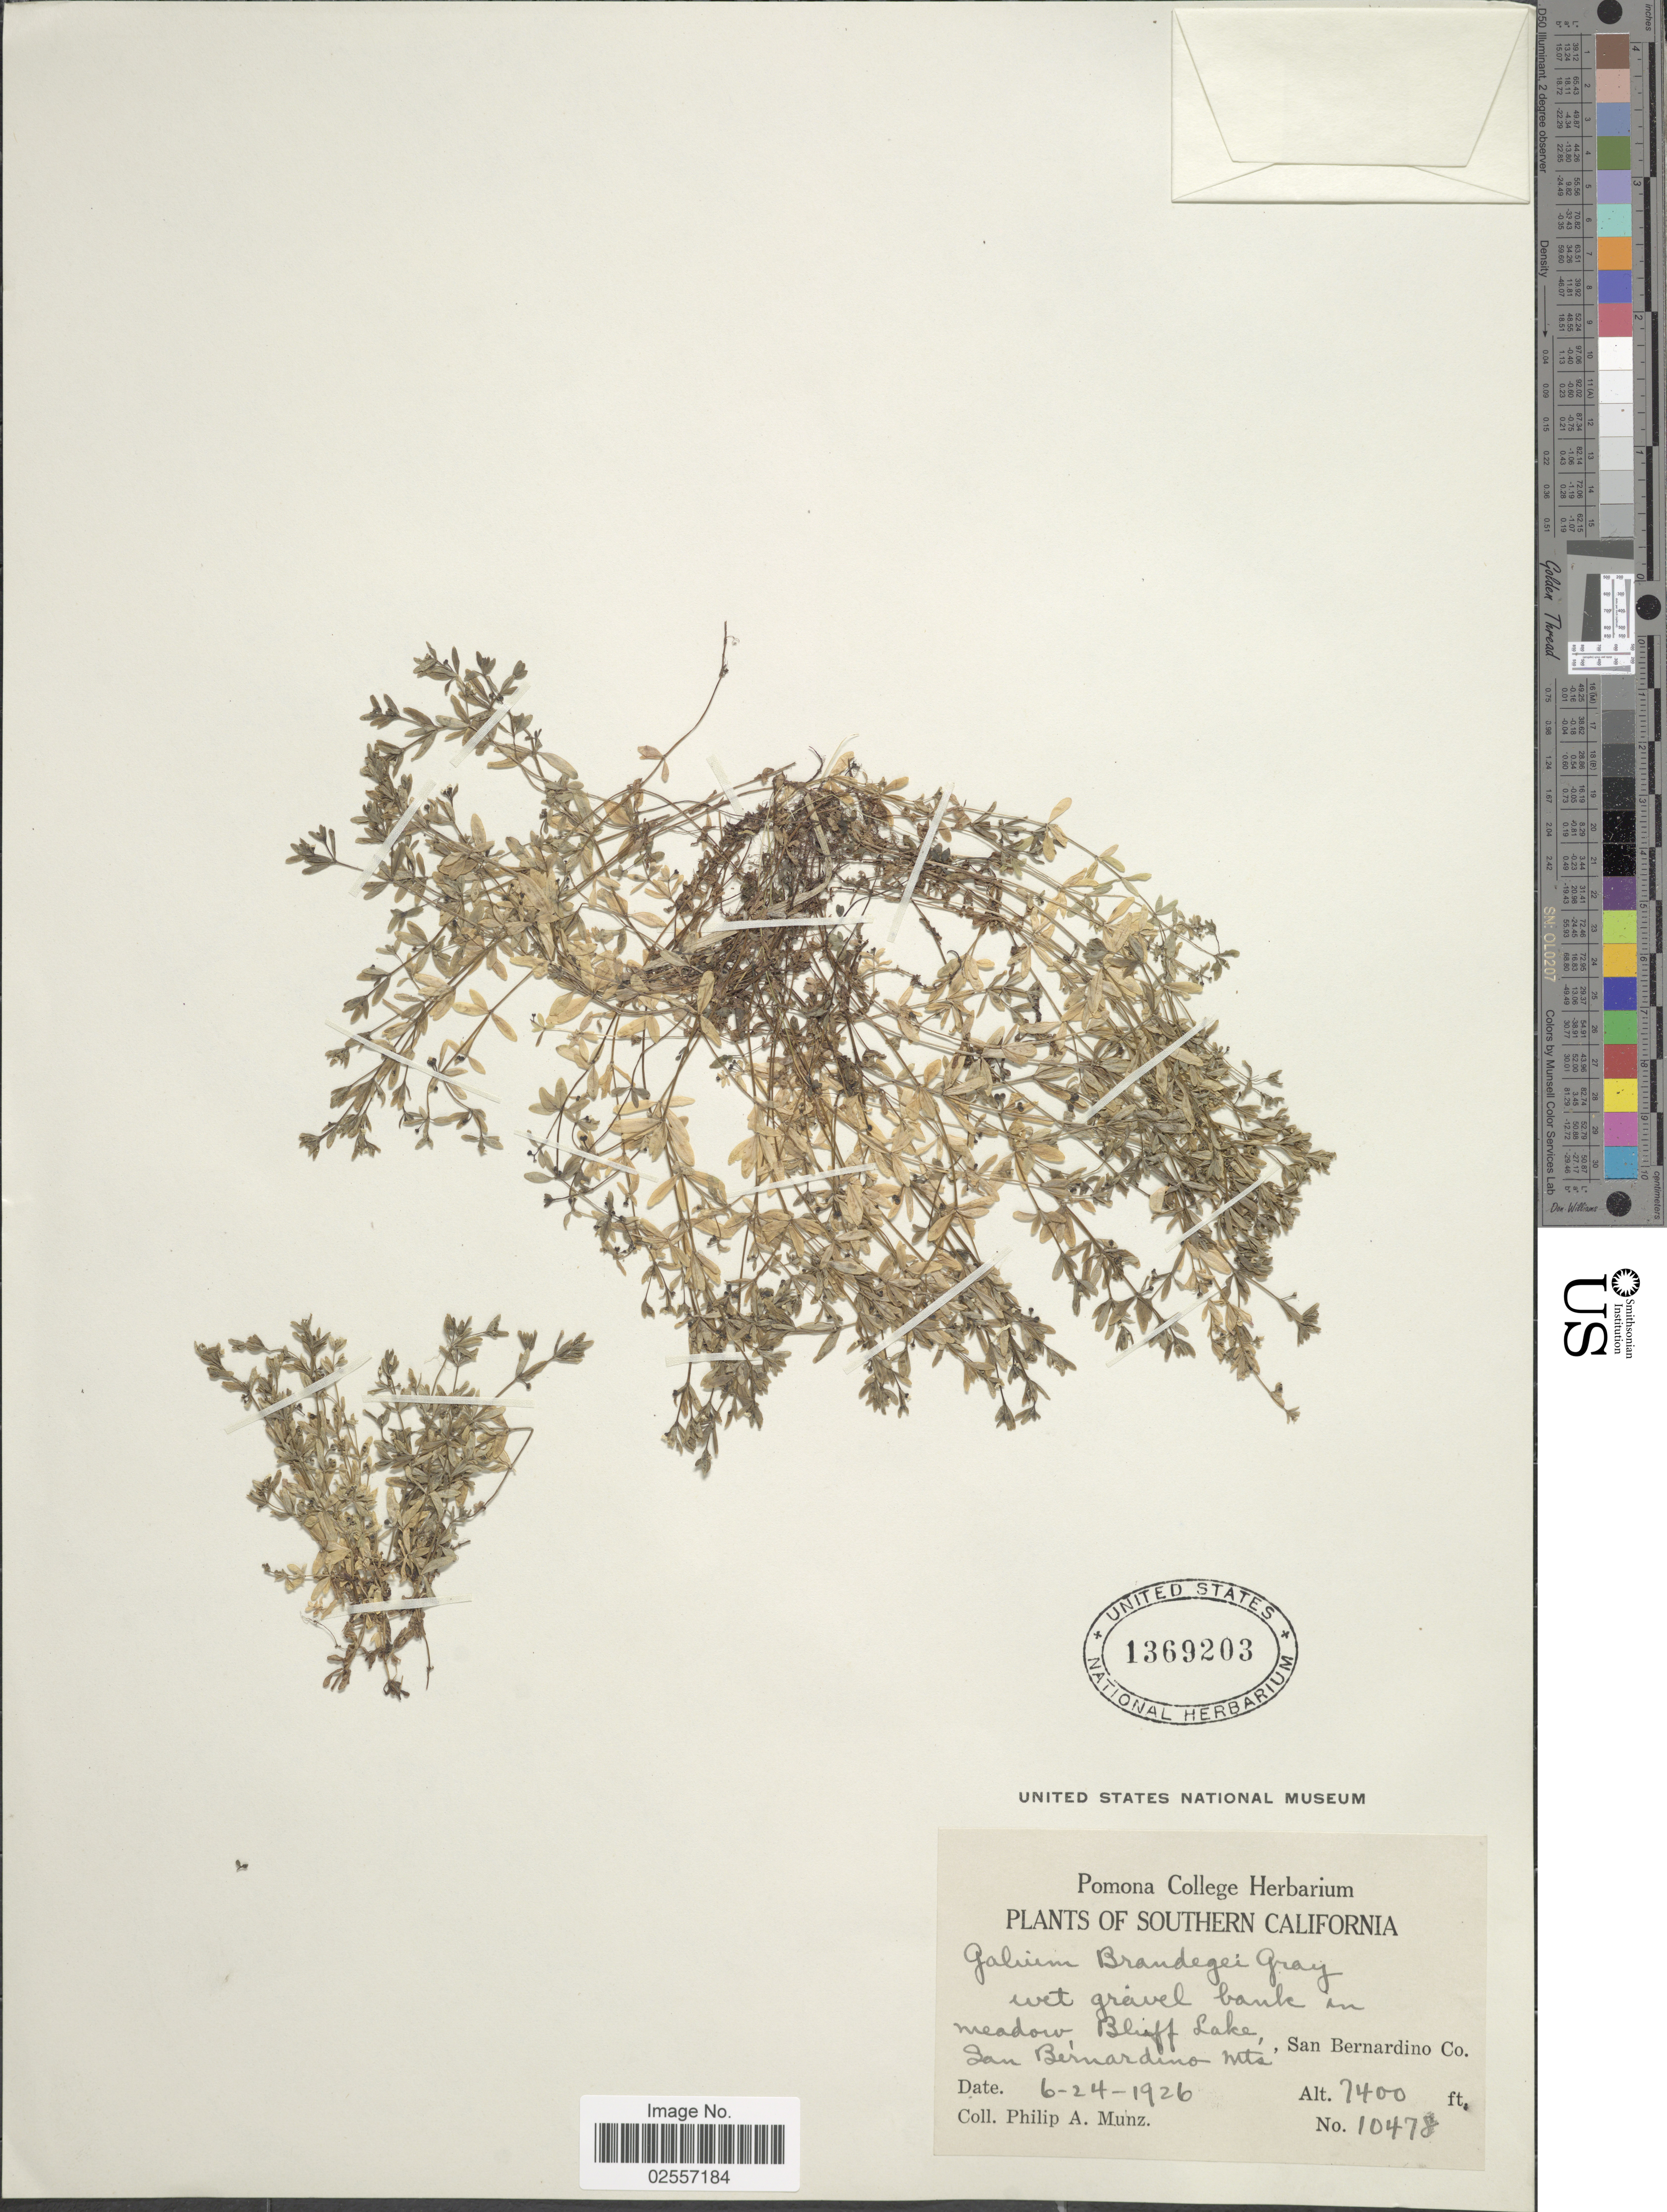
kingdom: Plantae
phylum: Tracheophyta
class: Magnoliopsida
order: Gentianales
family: Rubiaceae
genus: Galium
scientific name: Galium brandegeei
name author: A. Gray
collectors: P. A. Munz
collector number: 10478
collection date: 1926-06-24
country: United States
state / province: California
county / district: San Bernardino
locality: Southern California. Bluff Lake, San Bernardino Mts., San Bernardino Co.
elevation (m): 2256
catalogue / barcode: US 1369203